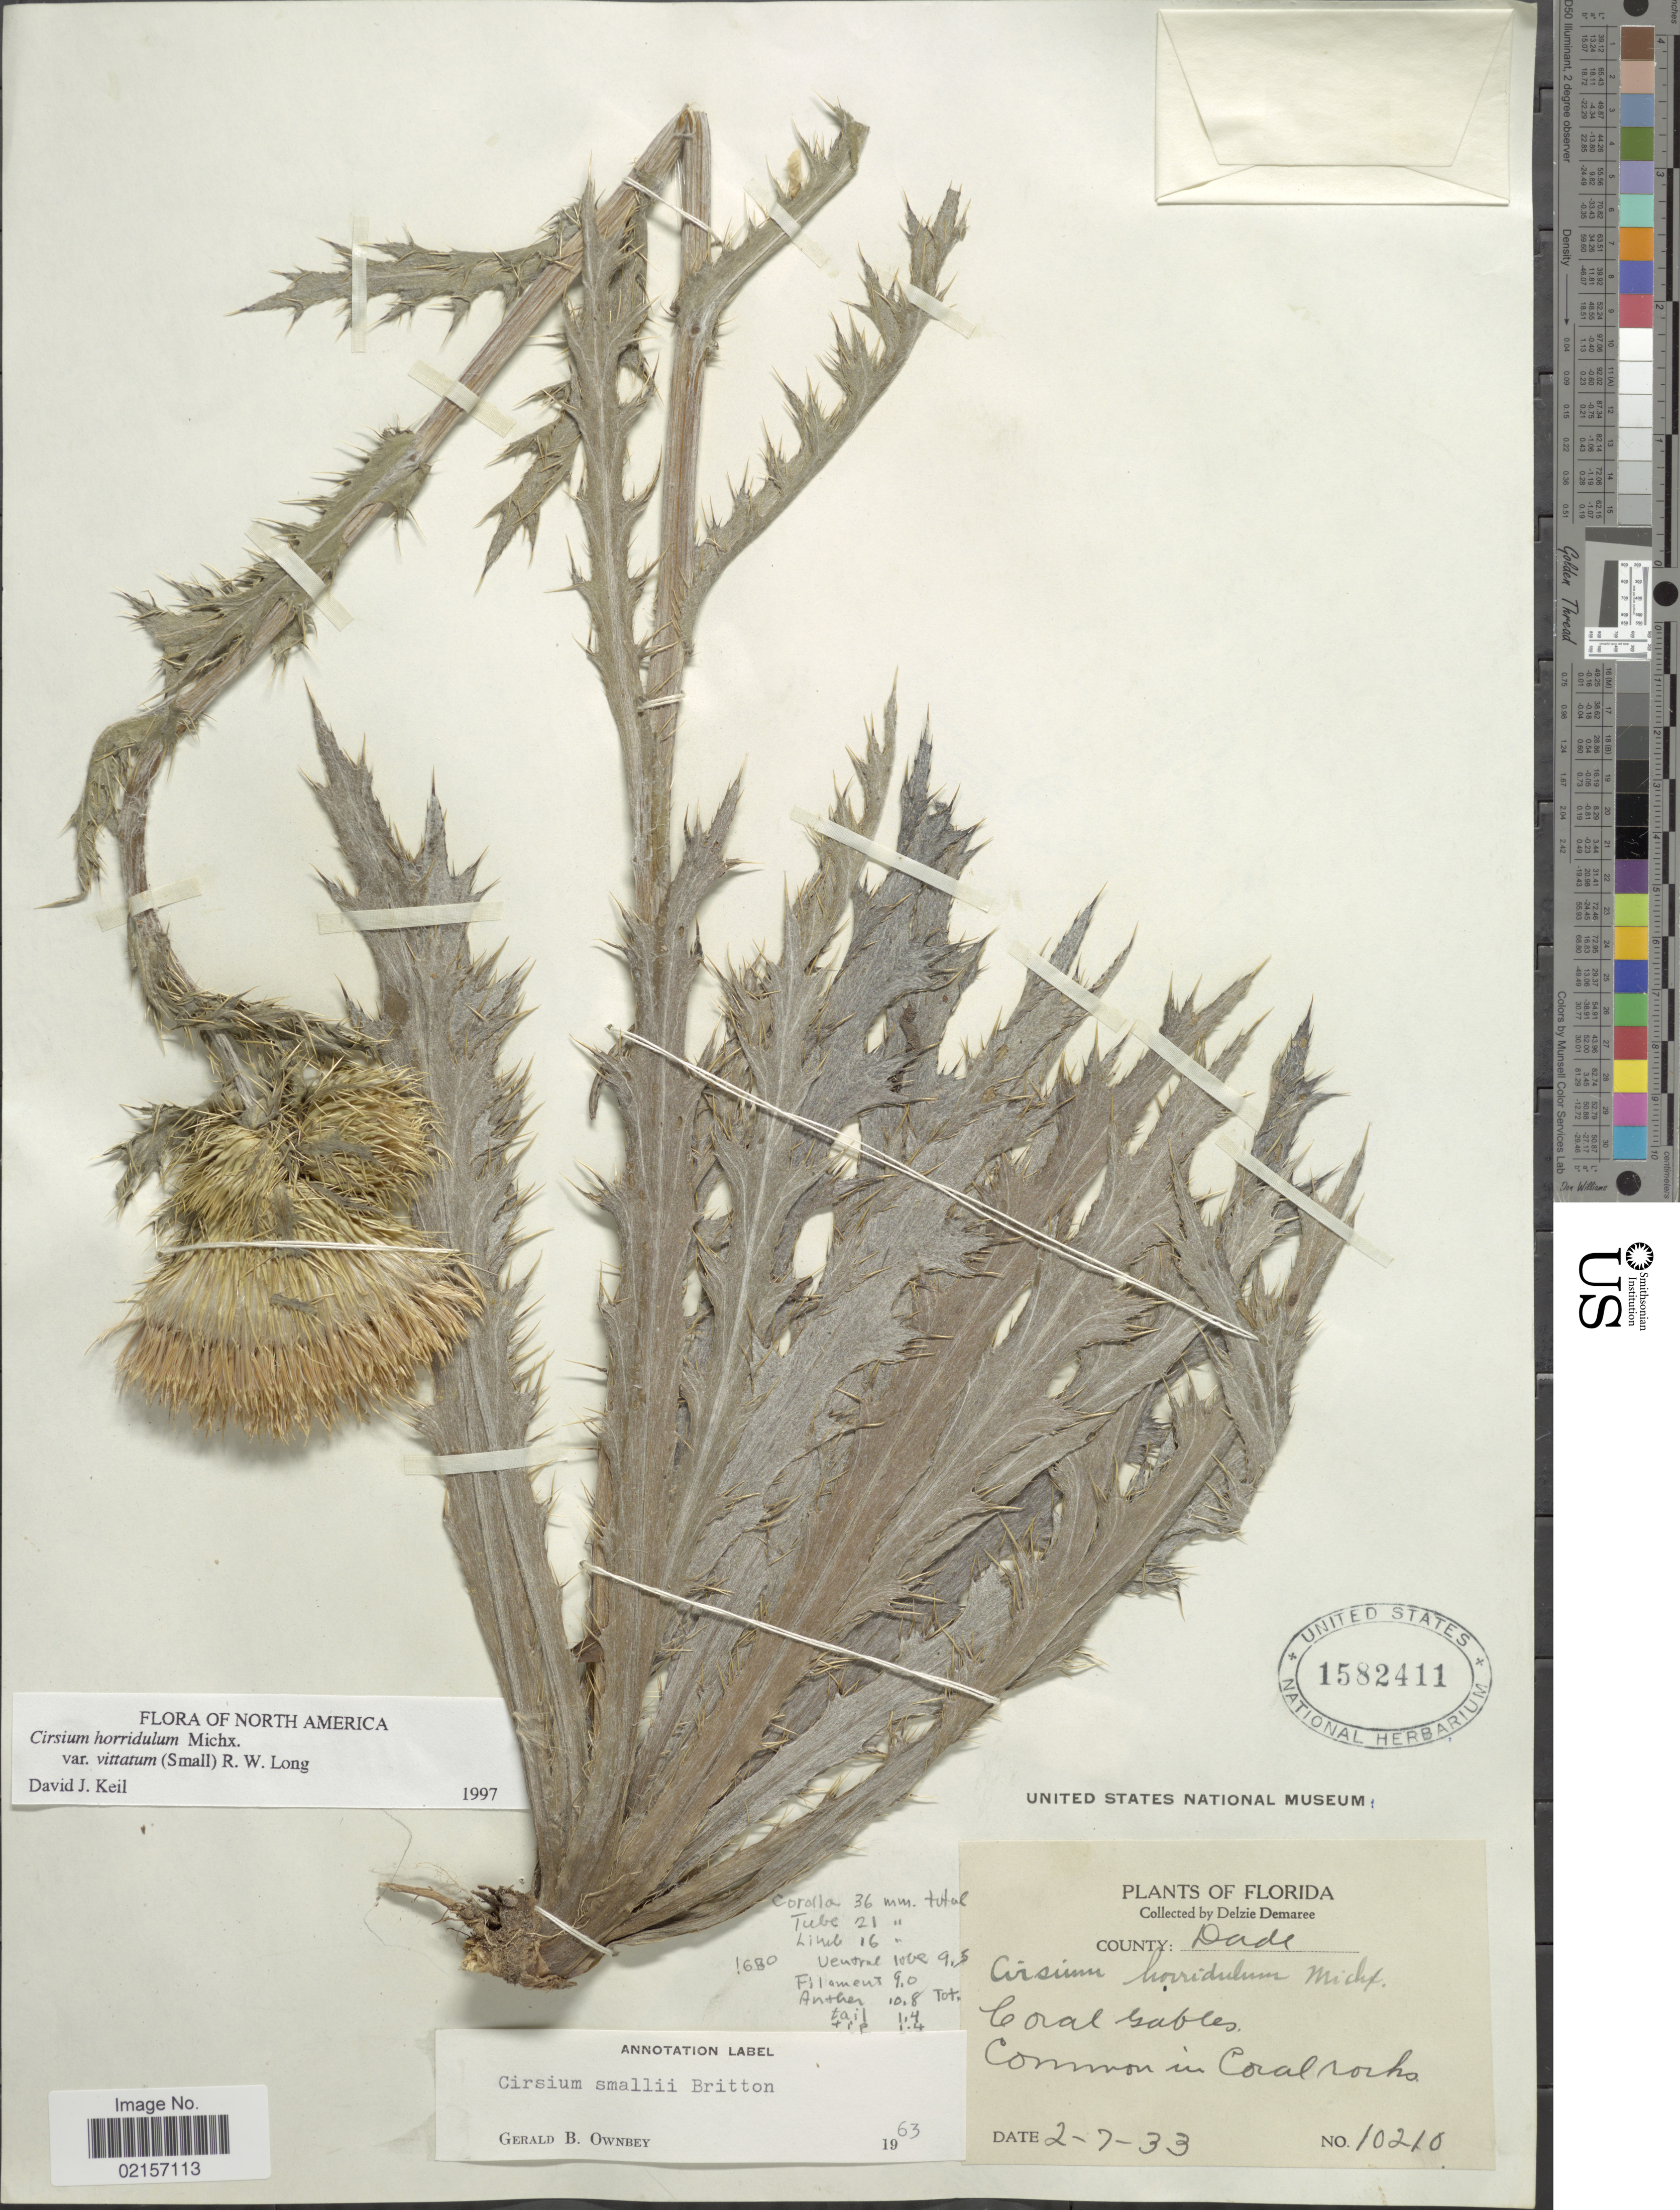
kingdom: Plantae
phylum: Tracheophyta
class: Magnoliopsida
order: Asterales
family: Asteraceae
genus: Cirsium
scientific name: Cirsium horridulum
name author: Michx.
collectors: D. Demaree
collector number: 10210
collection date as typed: Transcribed d/m/y: 2/7/33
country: United States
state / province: Florida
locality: County: Dade, Coral Gables, common in Coral rocks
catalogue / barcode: US 1582411